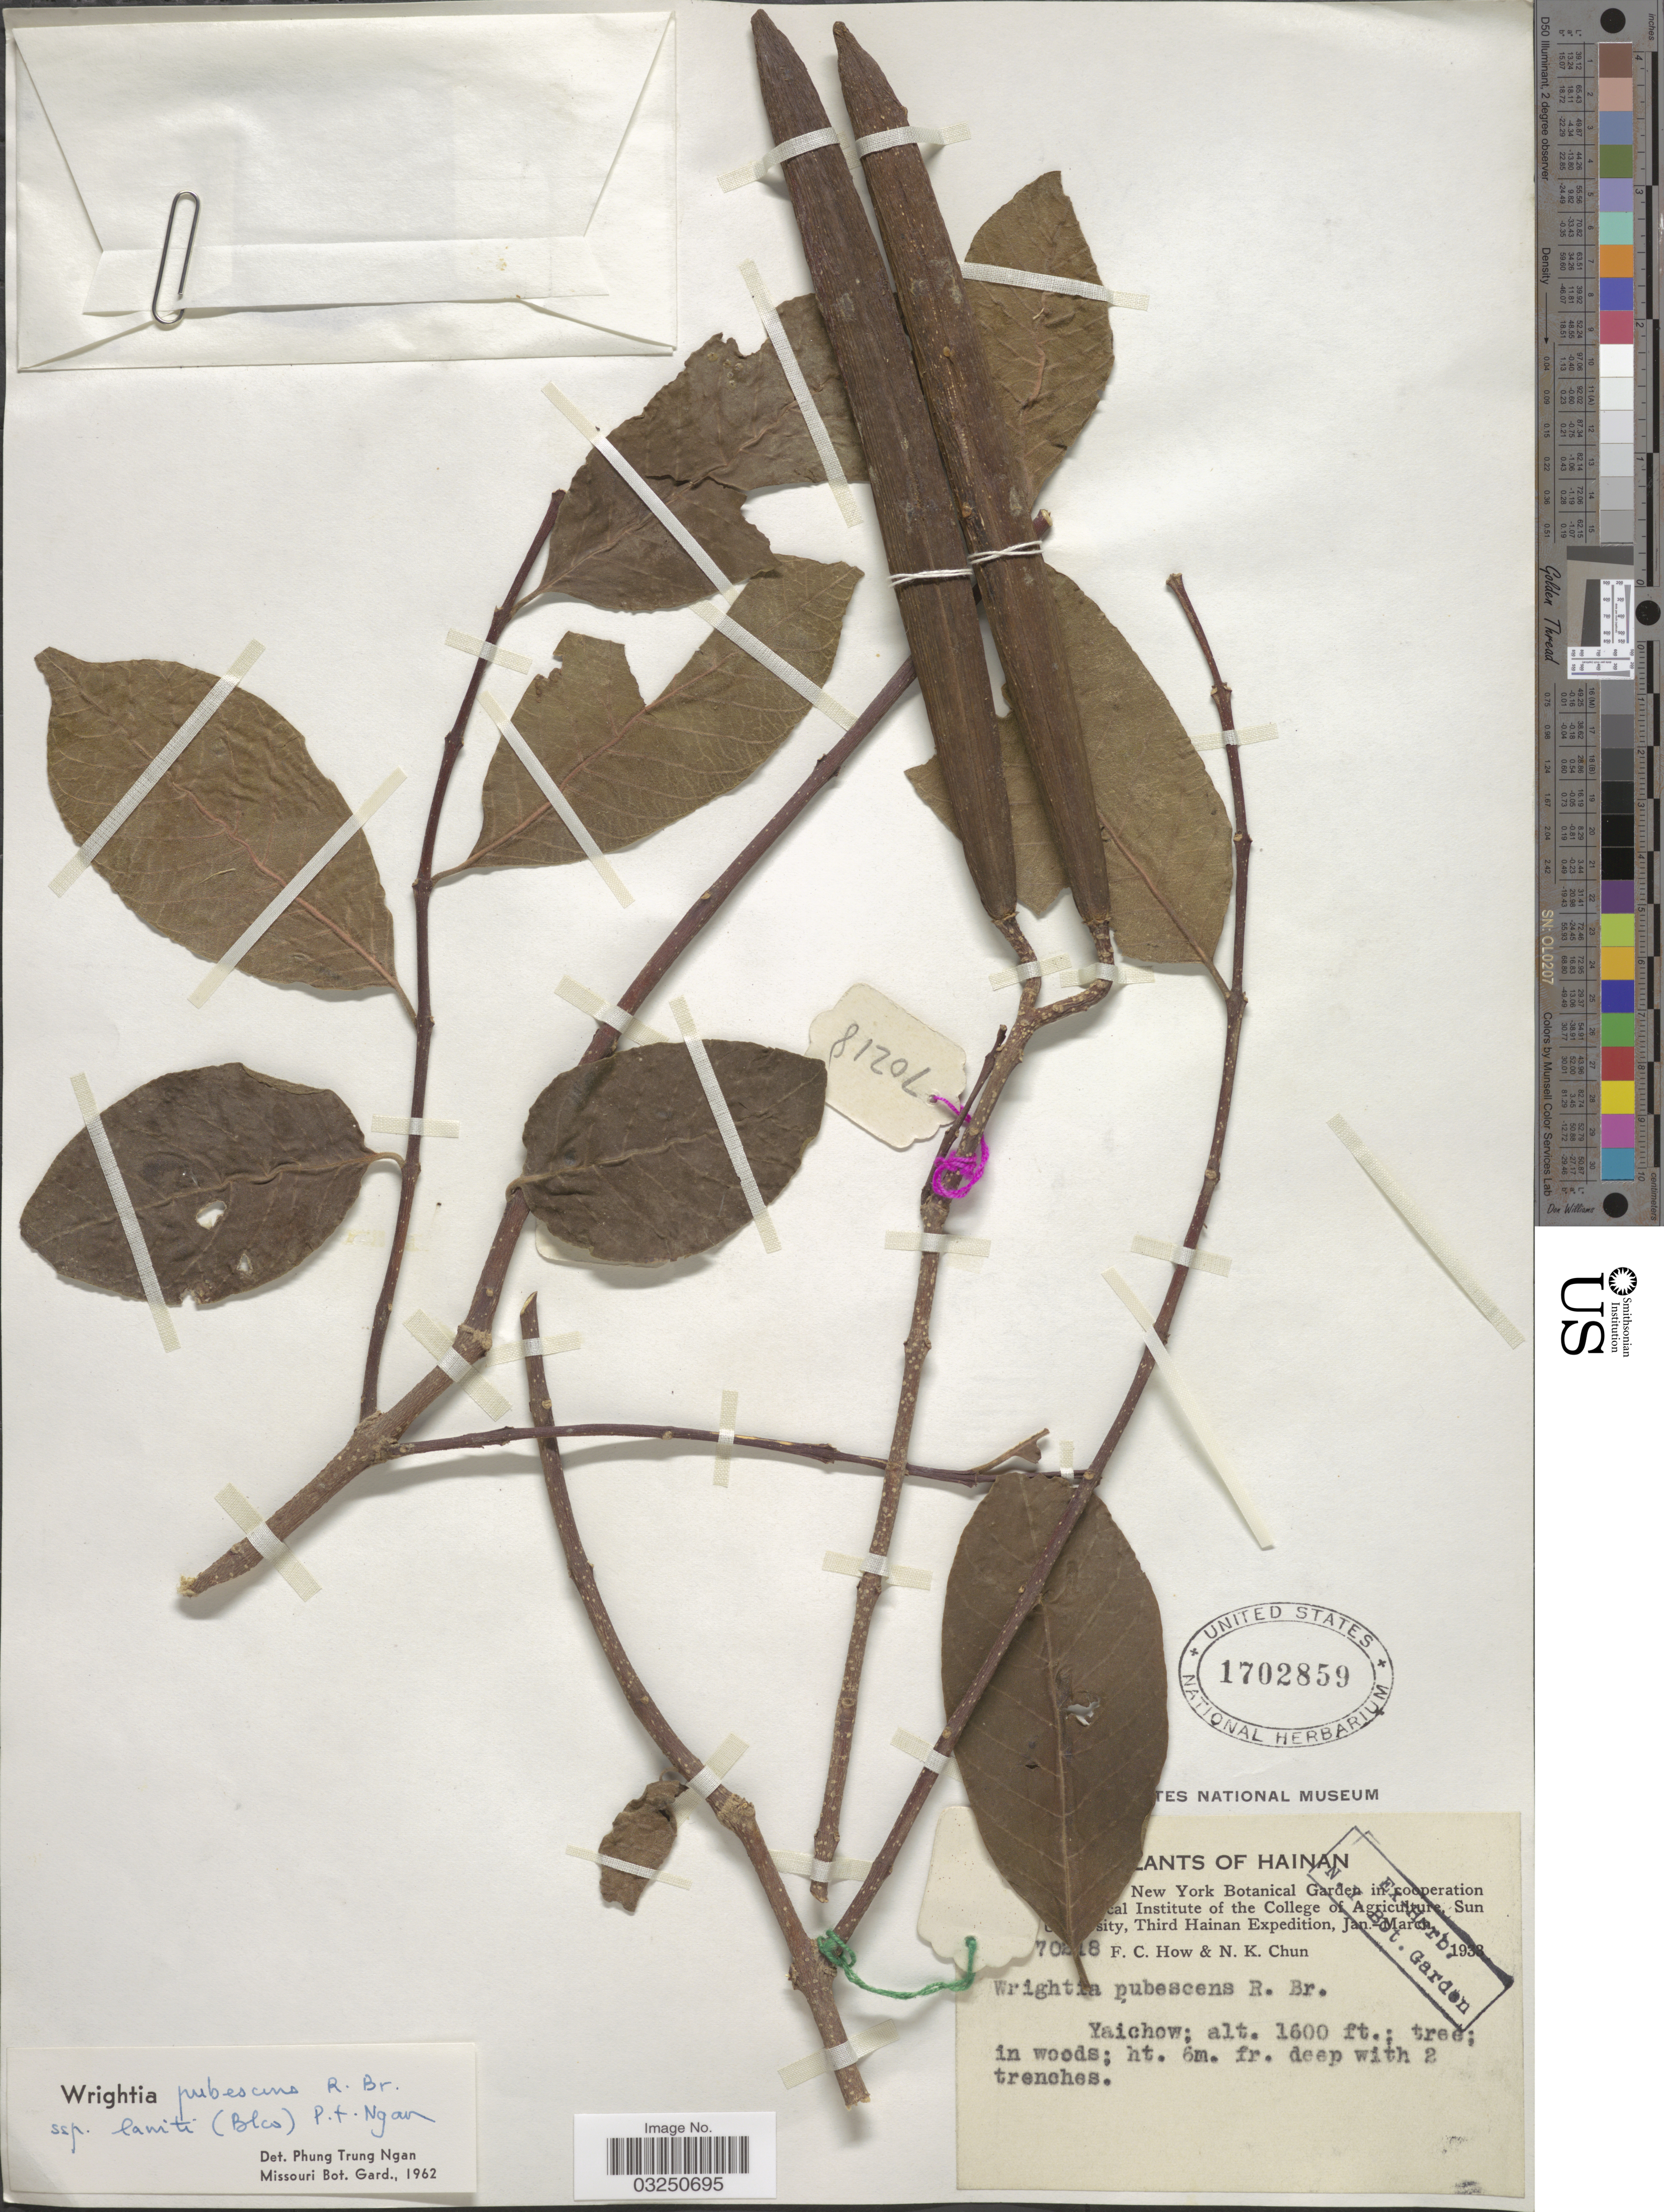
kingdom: Plantae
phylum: Tracheophyta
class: Magnoliopsida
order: Gentianales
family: Apocynaceae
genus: Wrightia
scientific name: Wrightia pubescens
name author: R. Br.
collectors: F. C. How & N. K. Chun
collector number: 702!8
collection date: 1933-01/1933-03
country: China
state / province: Hainan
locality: Yaichow.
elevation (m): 488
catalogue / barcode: US 1702859